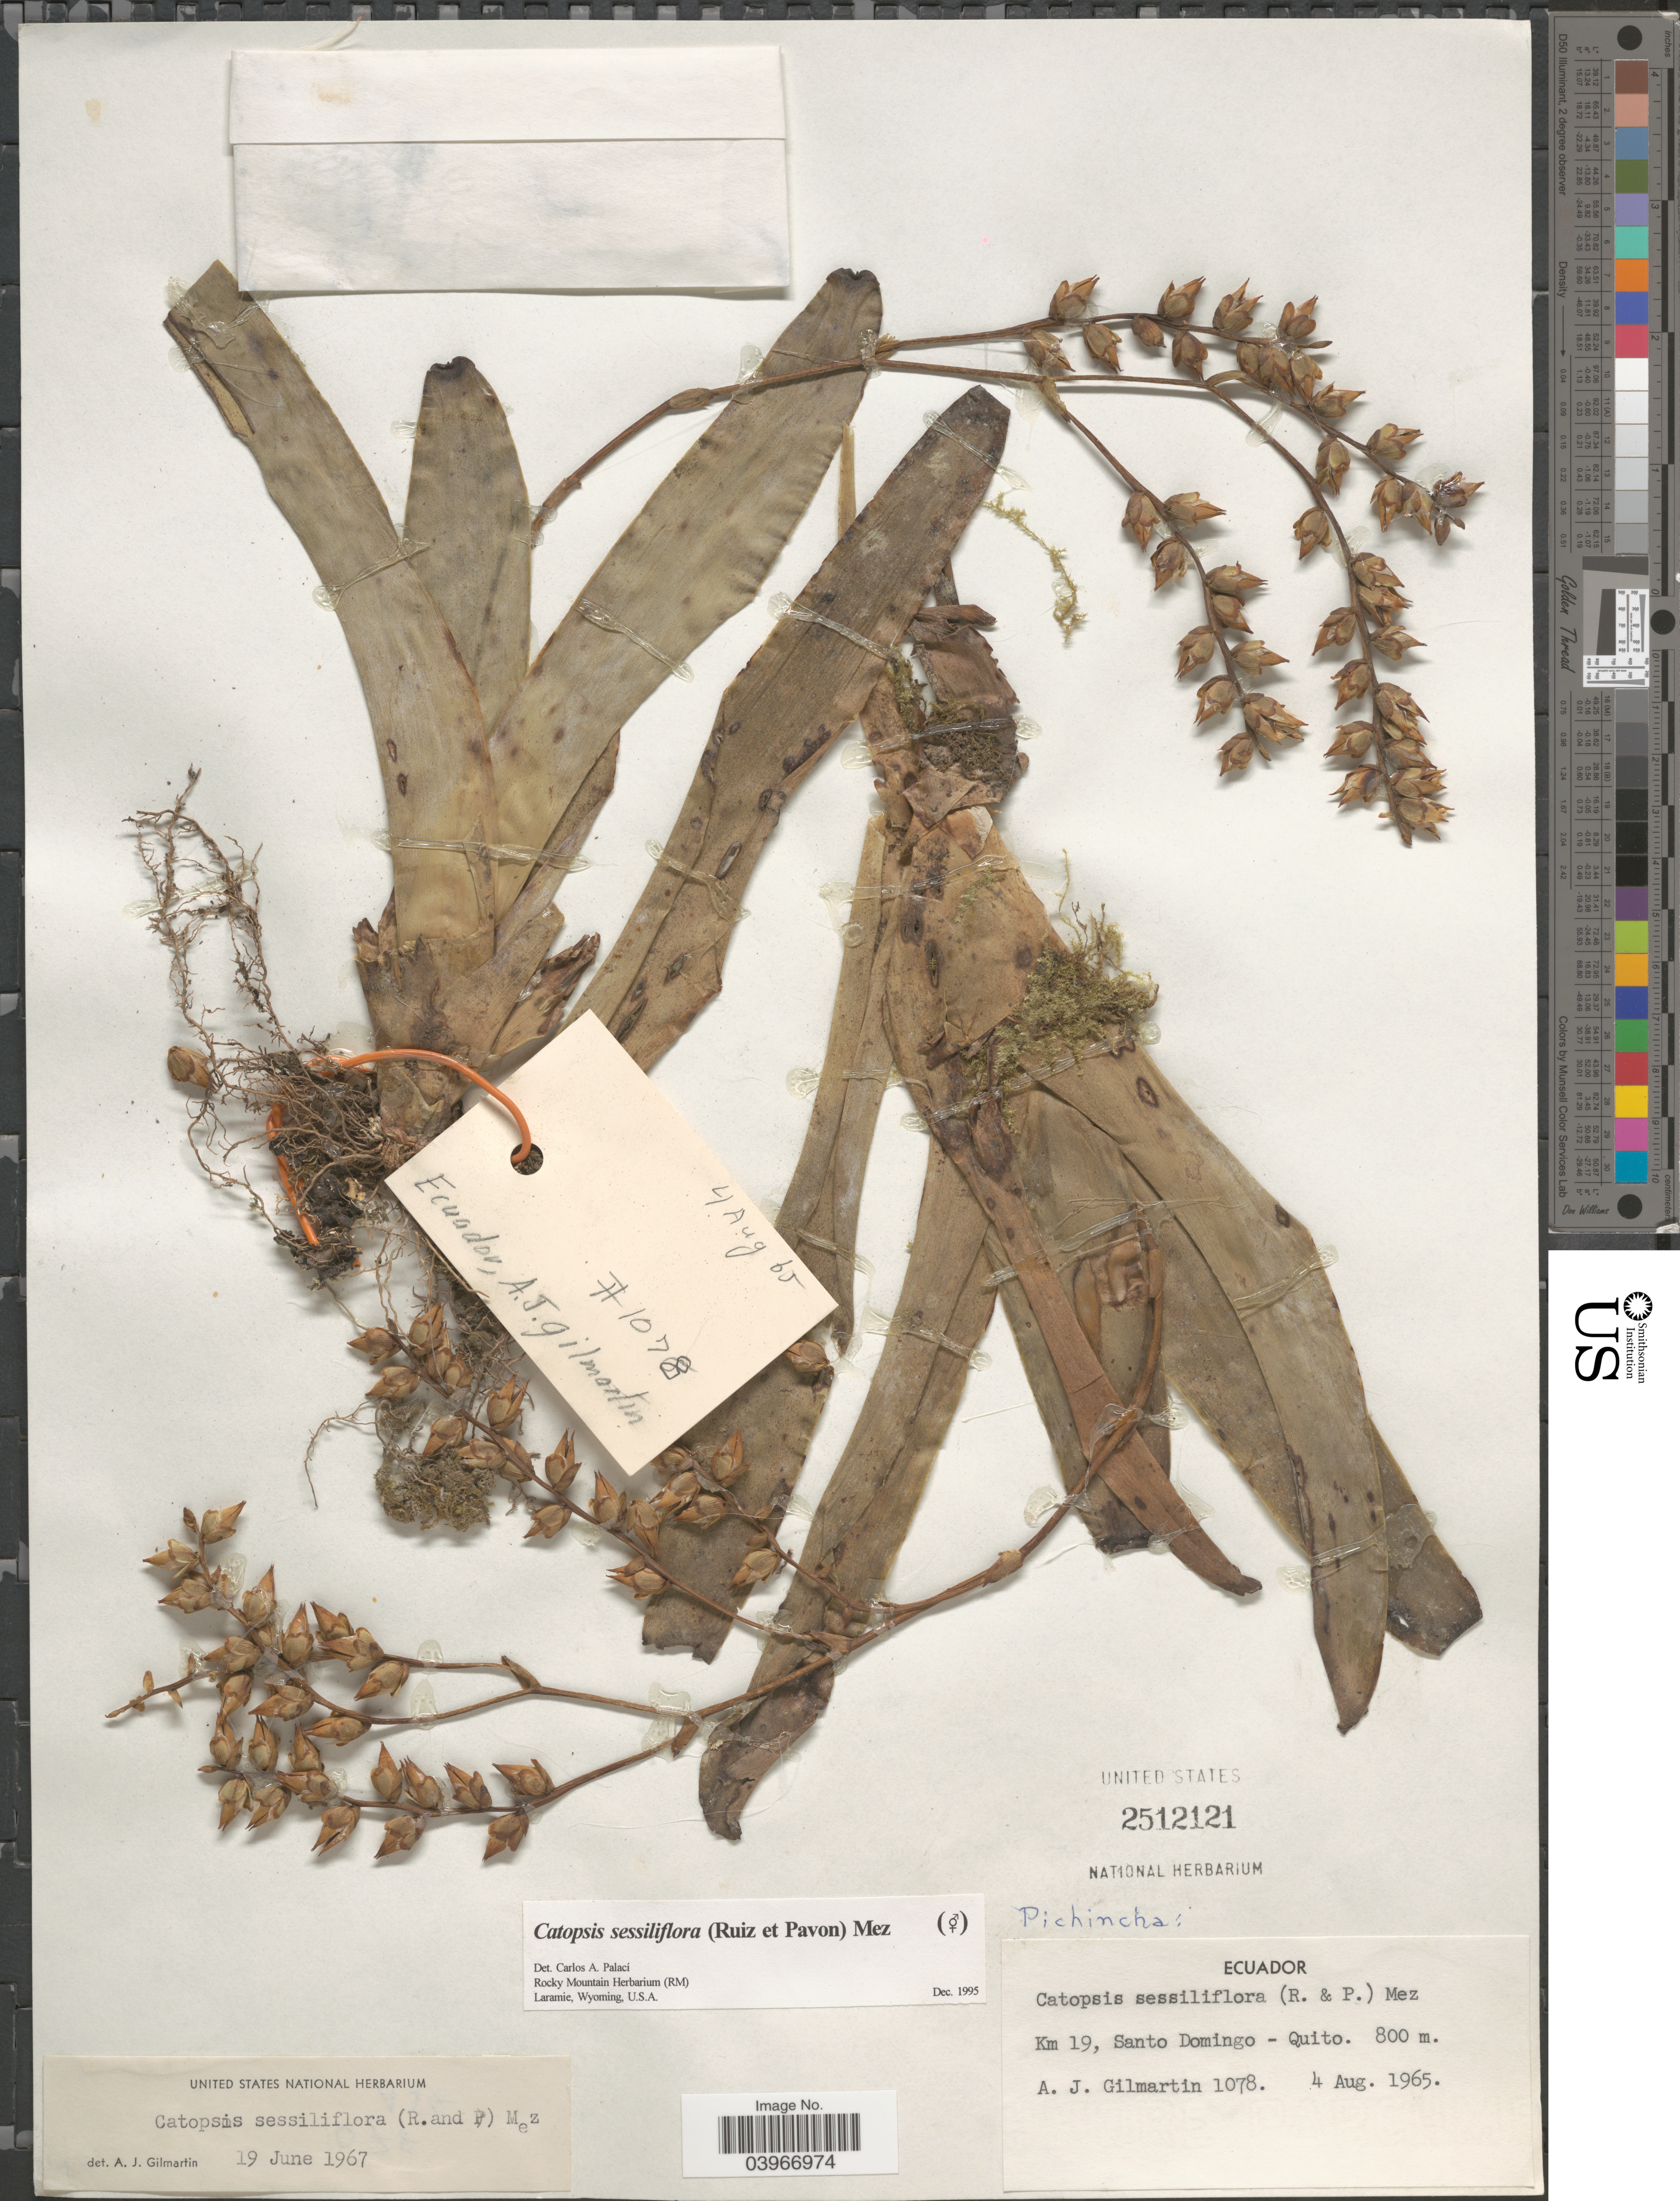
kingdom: Plantae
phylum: Tracheophyta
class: Liliopsida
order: Poales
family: Bromeliaceae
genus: Catopsis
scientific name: Catopsis sessiliflora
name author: (Ruiz & Pav.) Mez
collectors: A. J. Gilmartin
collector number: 1078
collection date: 1965-08-04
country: Ecuador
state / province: Pichincha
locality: Km 19, Santo Domingo- Quito.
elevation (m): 800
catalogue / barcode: US 2512121